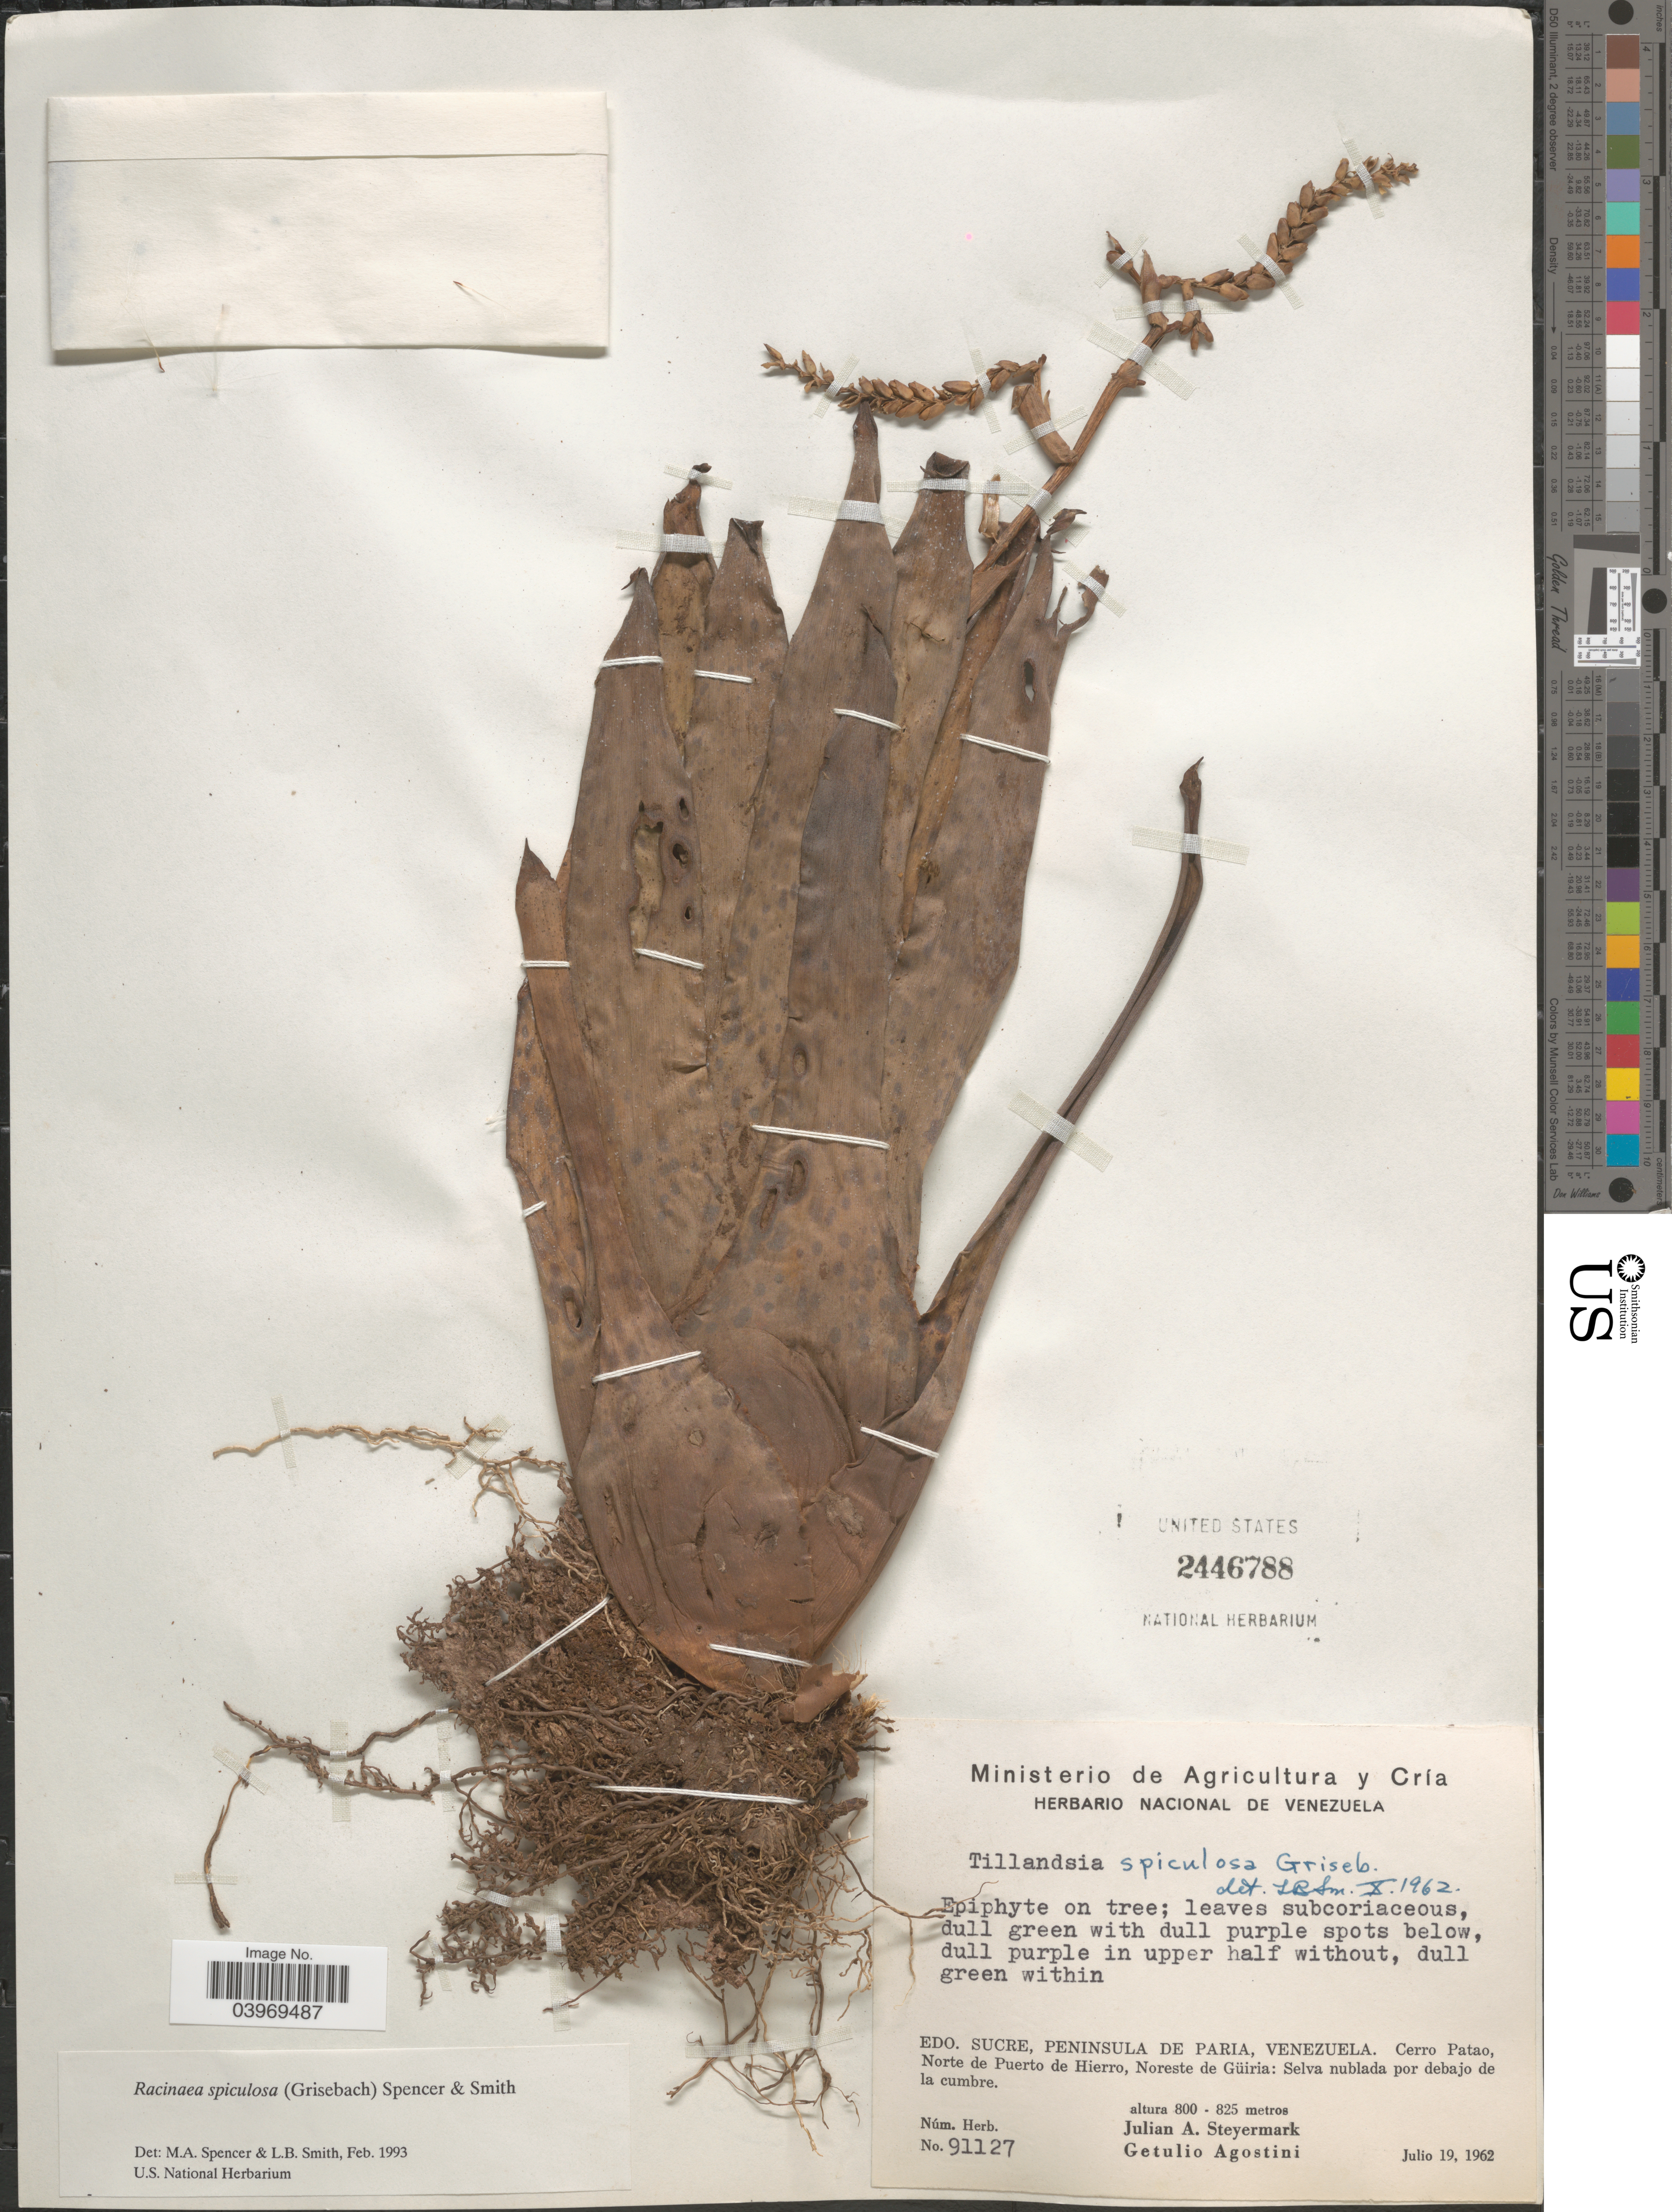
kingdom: Plantae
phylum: Tracheophyta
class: Liliopsida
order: Poales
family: Bromeliaceae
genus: Racinaea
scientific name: Racinaea spiculosa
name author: (Griseb.) M.A. Spencer & L.B. Sm.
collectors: J. Steyermark & G. Agostini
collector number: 91127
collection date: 1962-07-19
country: Venezuela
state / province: Sucre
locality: Edo. Sucre, Peninsula de Paria. Cerro Patao, Norte de Puerto de Hierro, Noreste de Güiria: Selva nublada por debajo de la cumbre.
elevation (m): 800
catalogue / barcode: US 2446788